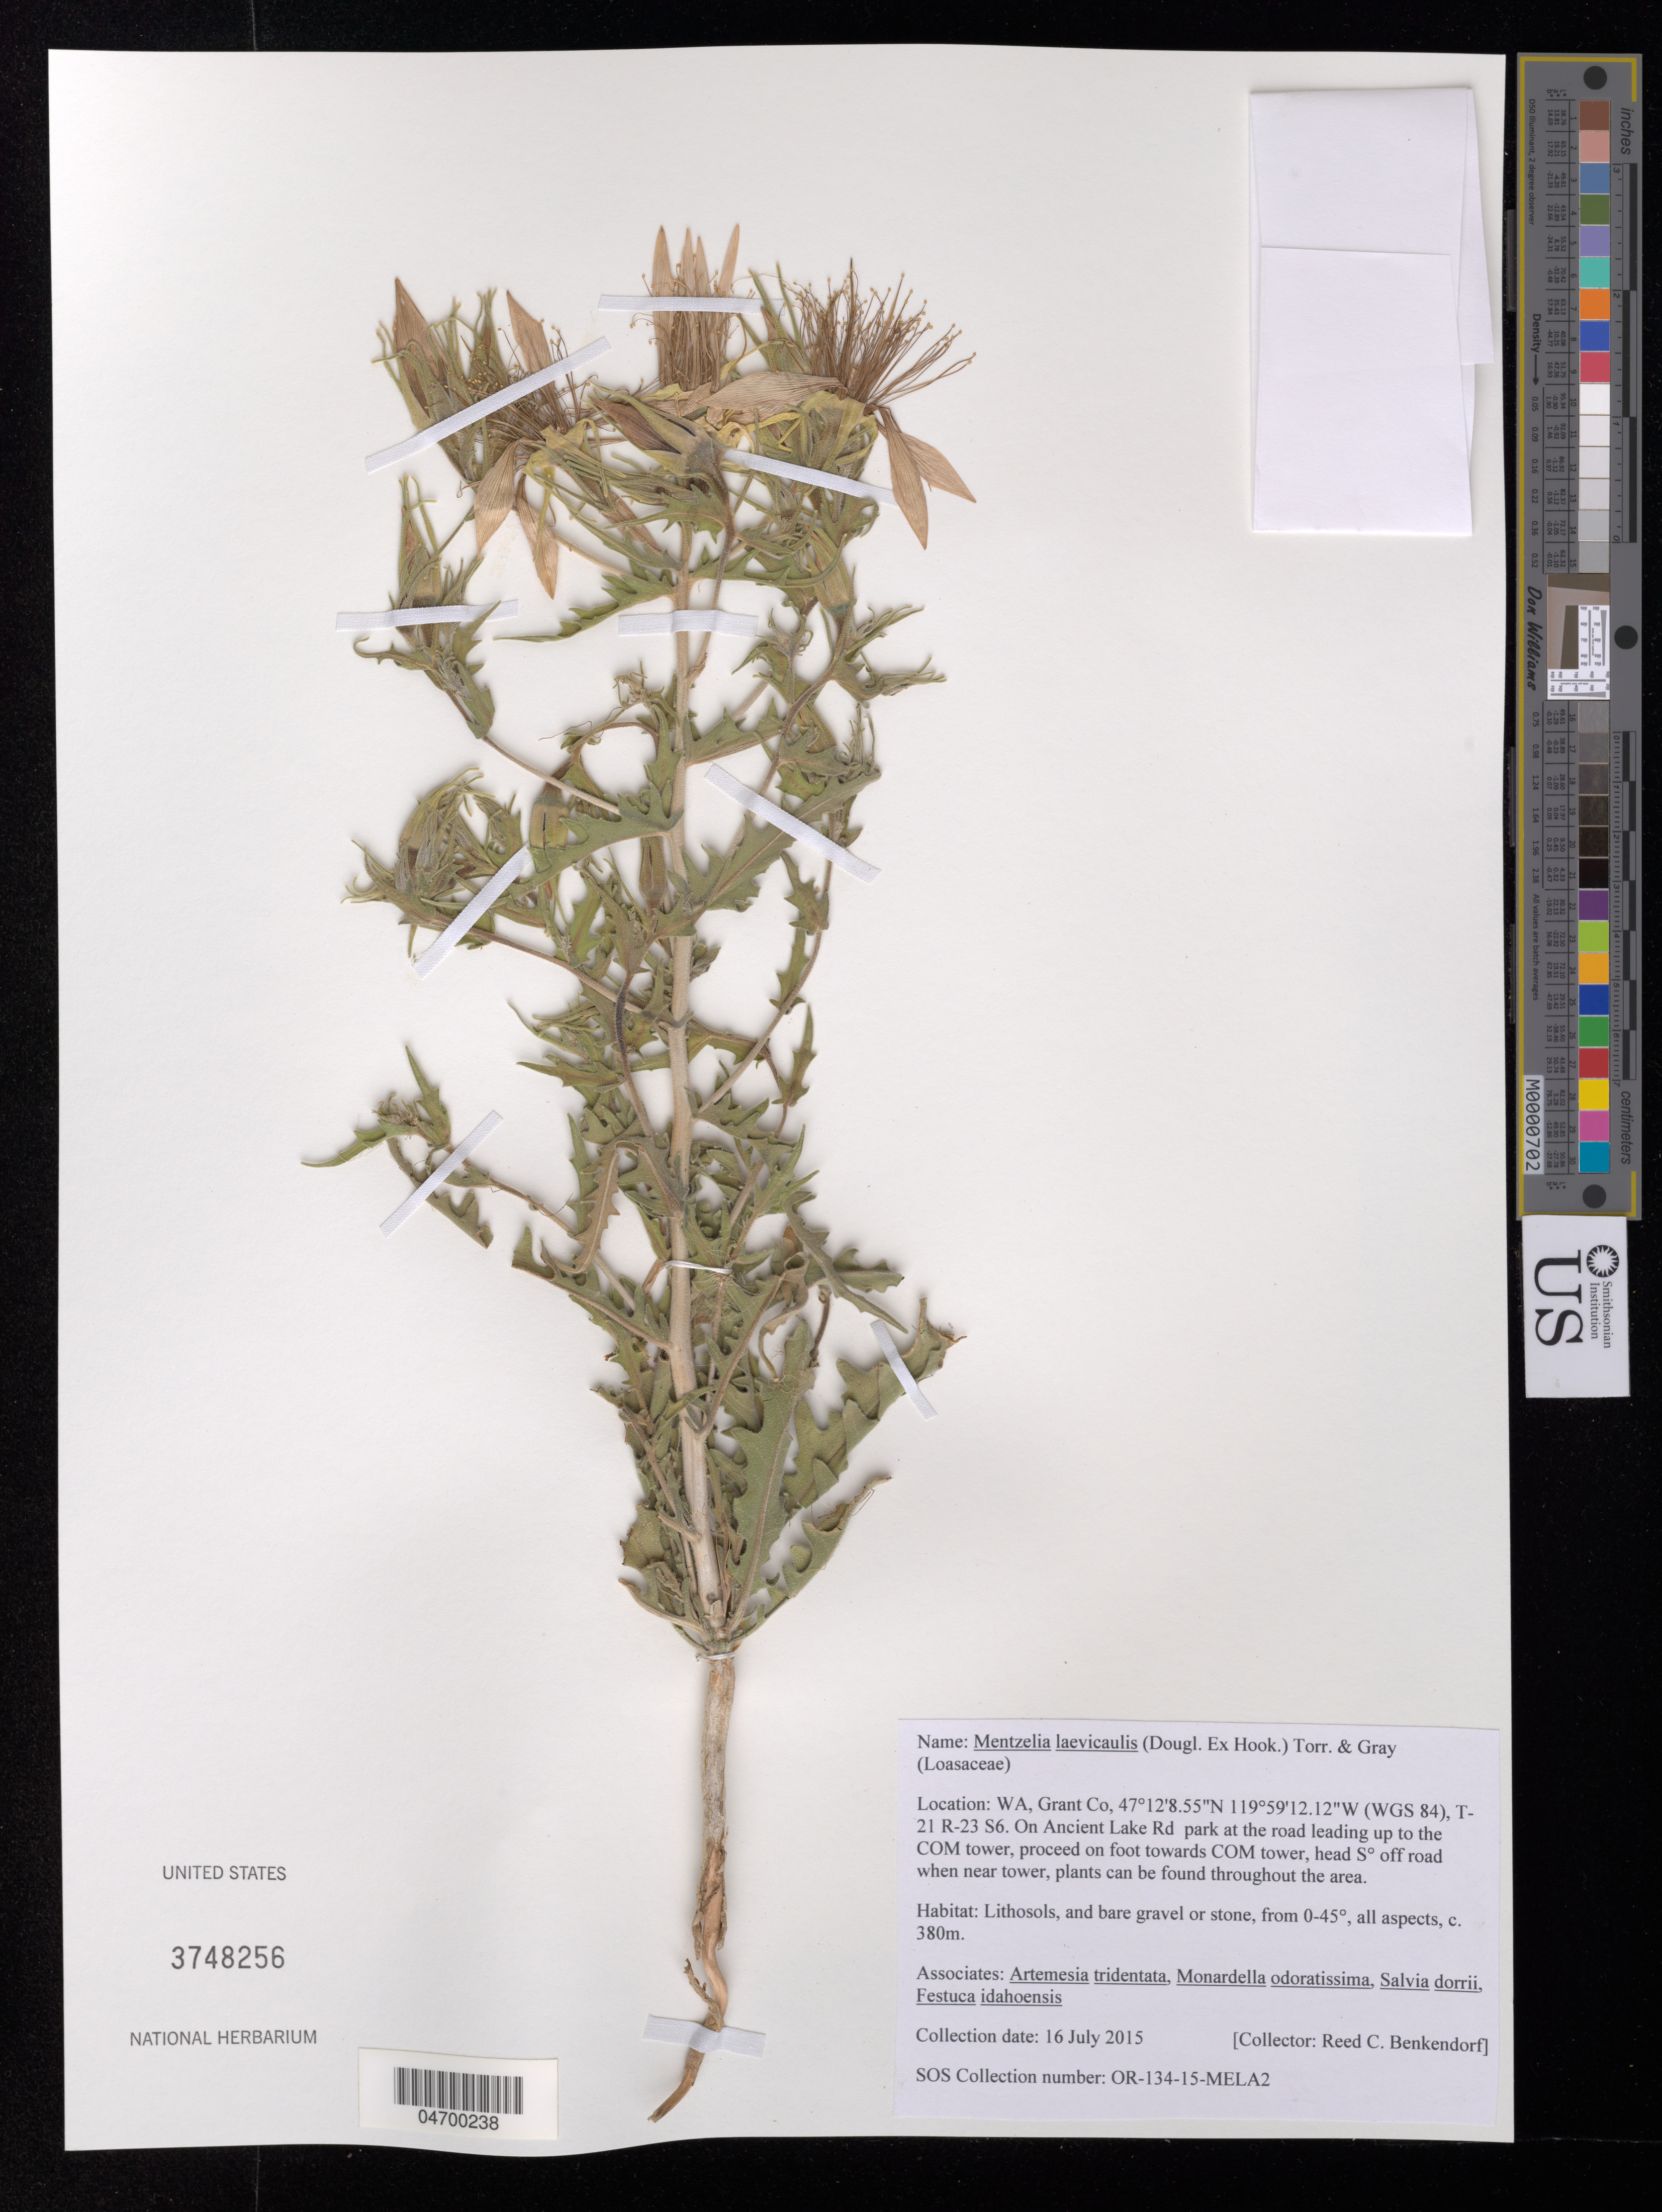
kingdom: Plantae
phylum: Tracheophyta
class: Magnoliopsida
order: Cornales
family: Loasaceae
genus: Mentzelia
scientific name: Mentzelia laevicaulis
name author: (Douglas ex Hook.) Torr. & A. Gray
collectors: R. Benkendorf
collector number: OR-134-15-MELA2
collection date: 2015-07-16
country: United States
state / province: Washington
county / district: Grant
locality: WA, Grant Co, (WGS 84), T-21 R-23 S6. On Ancient Lake Rd park at the road leading up to the COM tower, proceed on foot towards COM tower, head Sº off road when near tower.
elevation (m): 380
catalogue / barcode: US 3748256